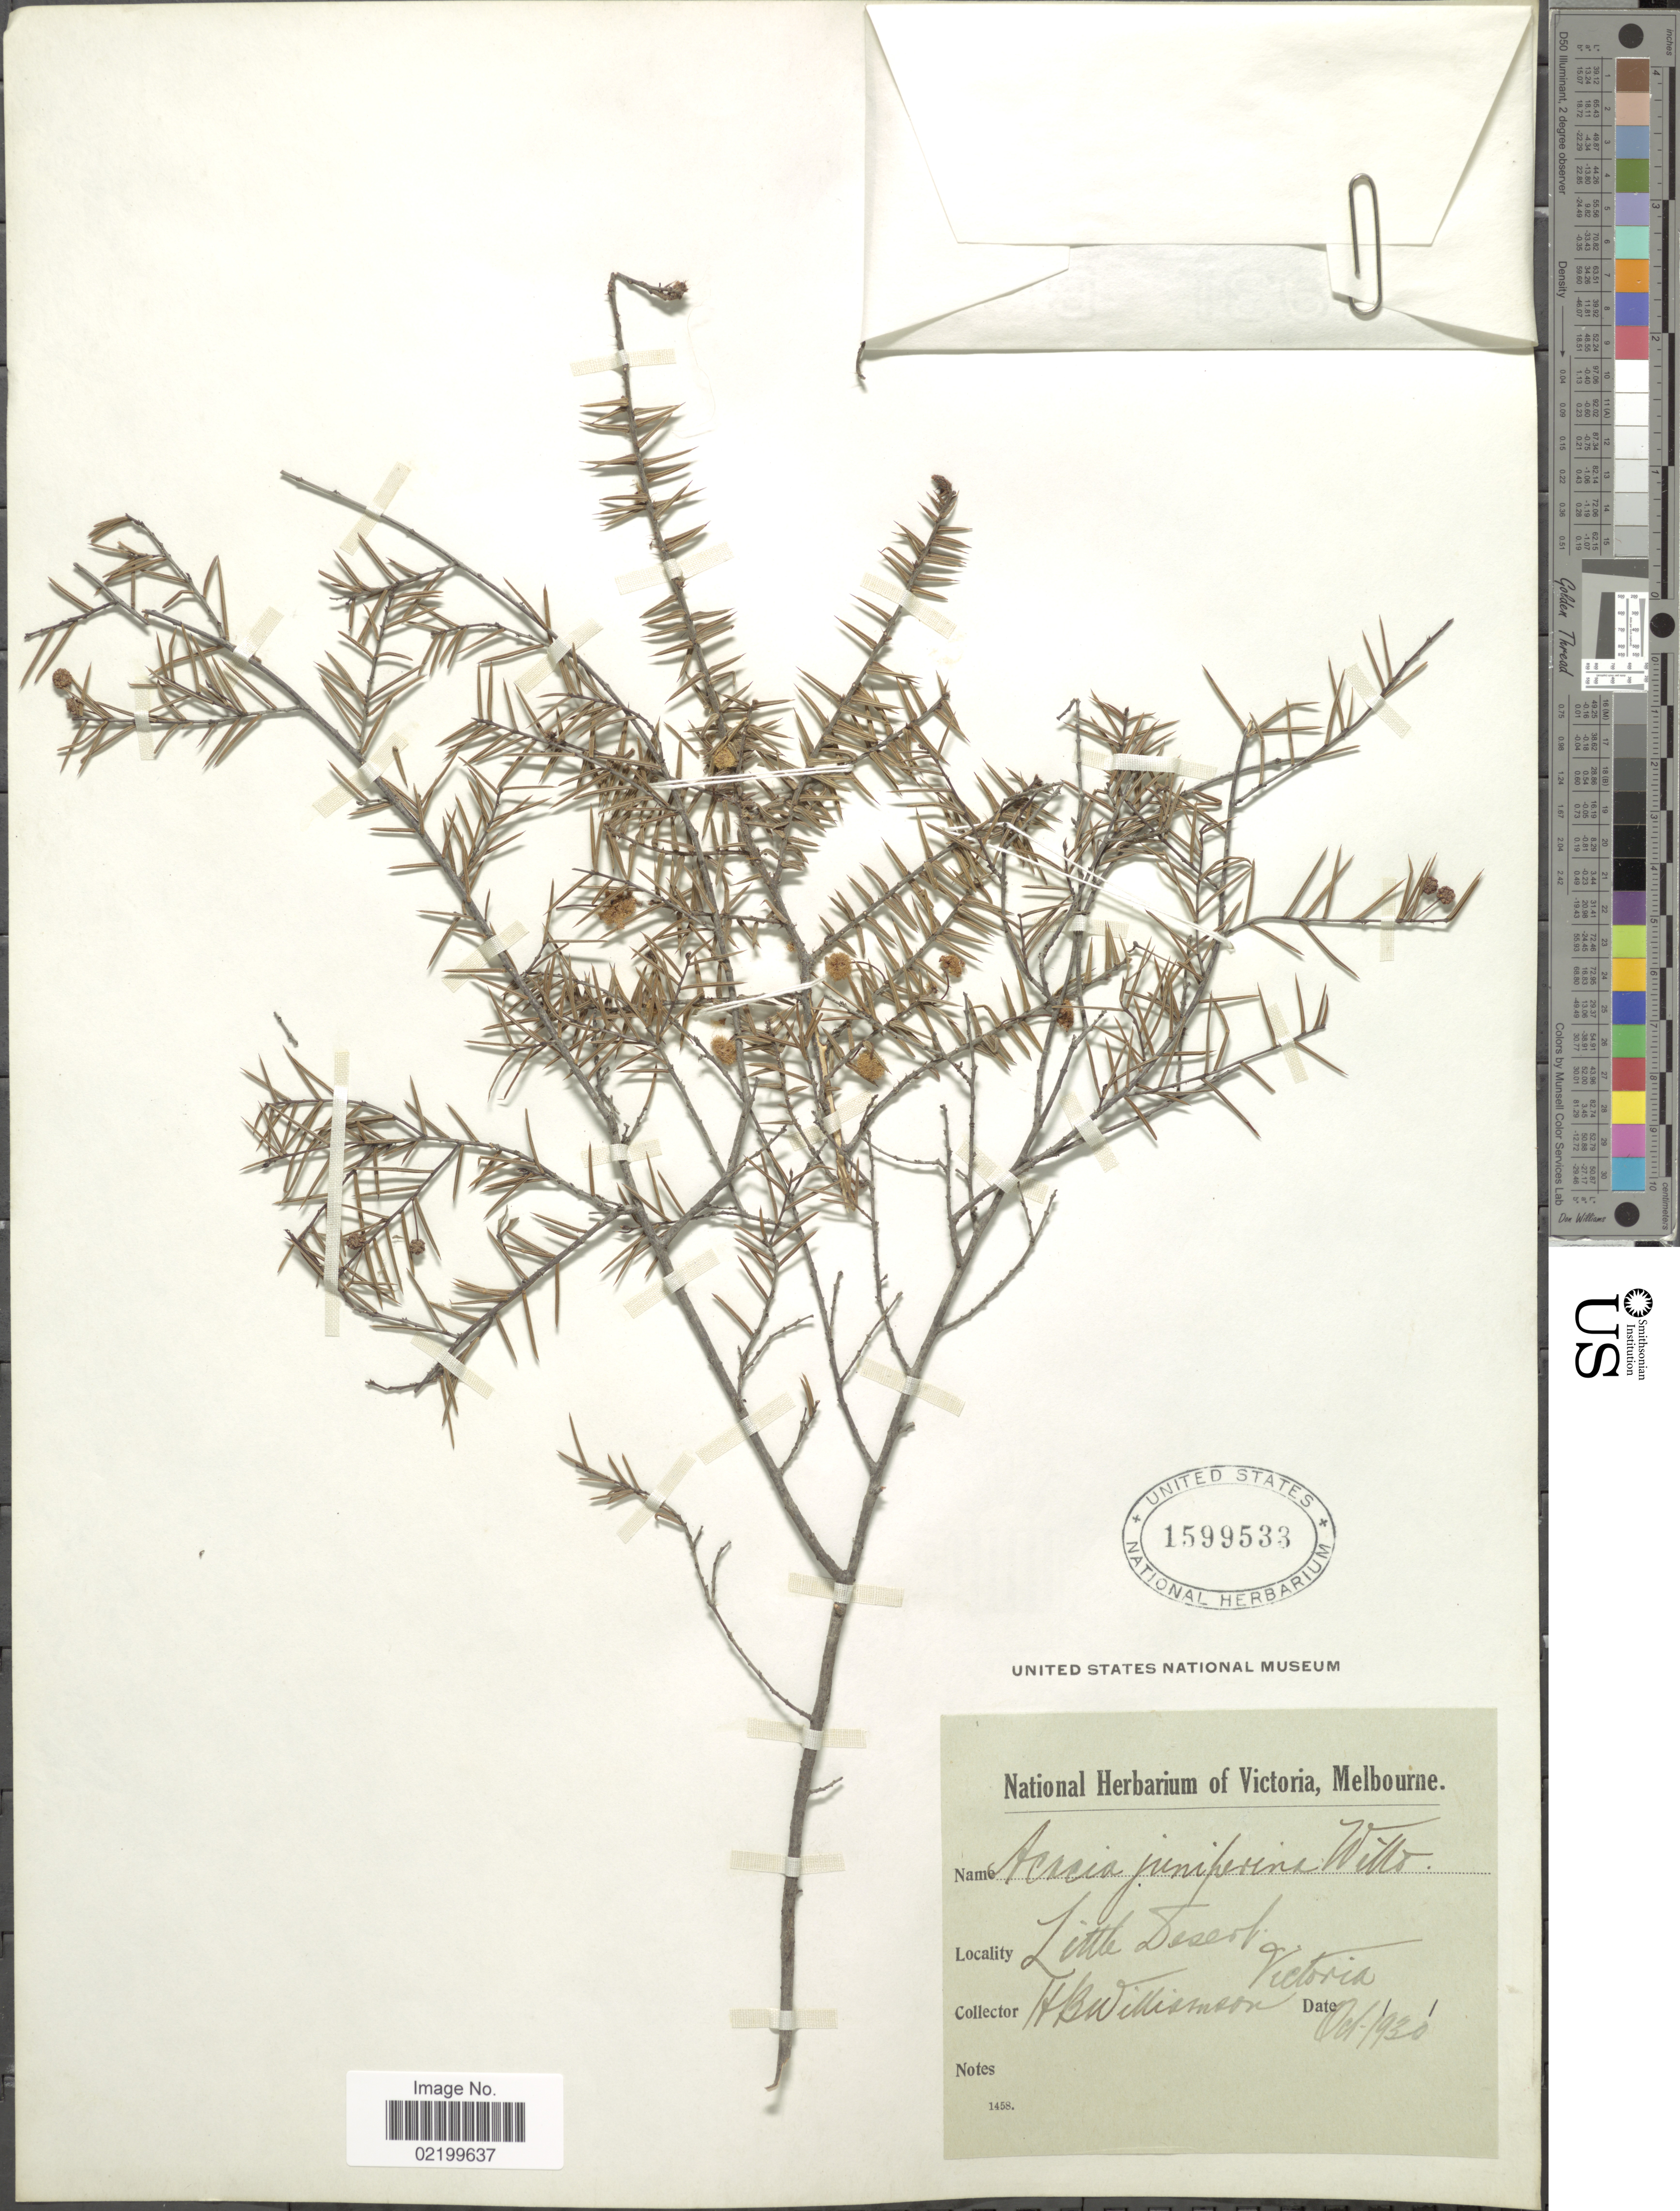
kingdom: Plantae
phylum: Tracheophyta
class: Magnoliopsida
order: Fabales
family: Fabaceae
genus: Acacia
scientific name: Acacia ulicifolia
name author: (Salisb.) Court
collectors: H. Williamson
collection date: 1930-10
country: Australia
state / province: Victoria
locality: Little Desert of Victoria.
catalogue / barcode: US 1599533